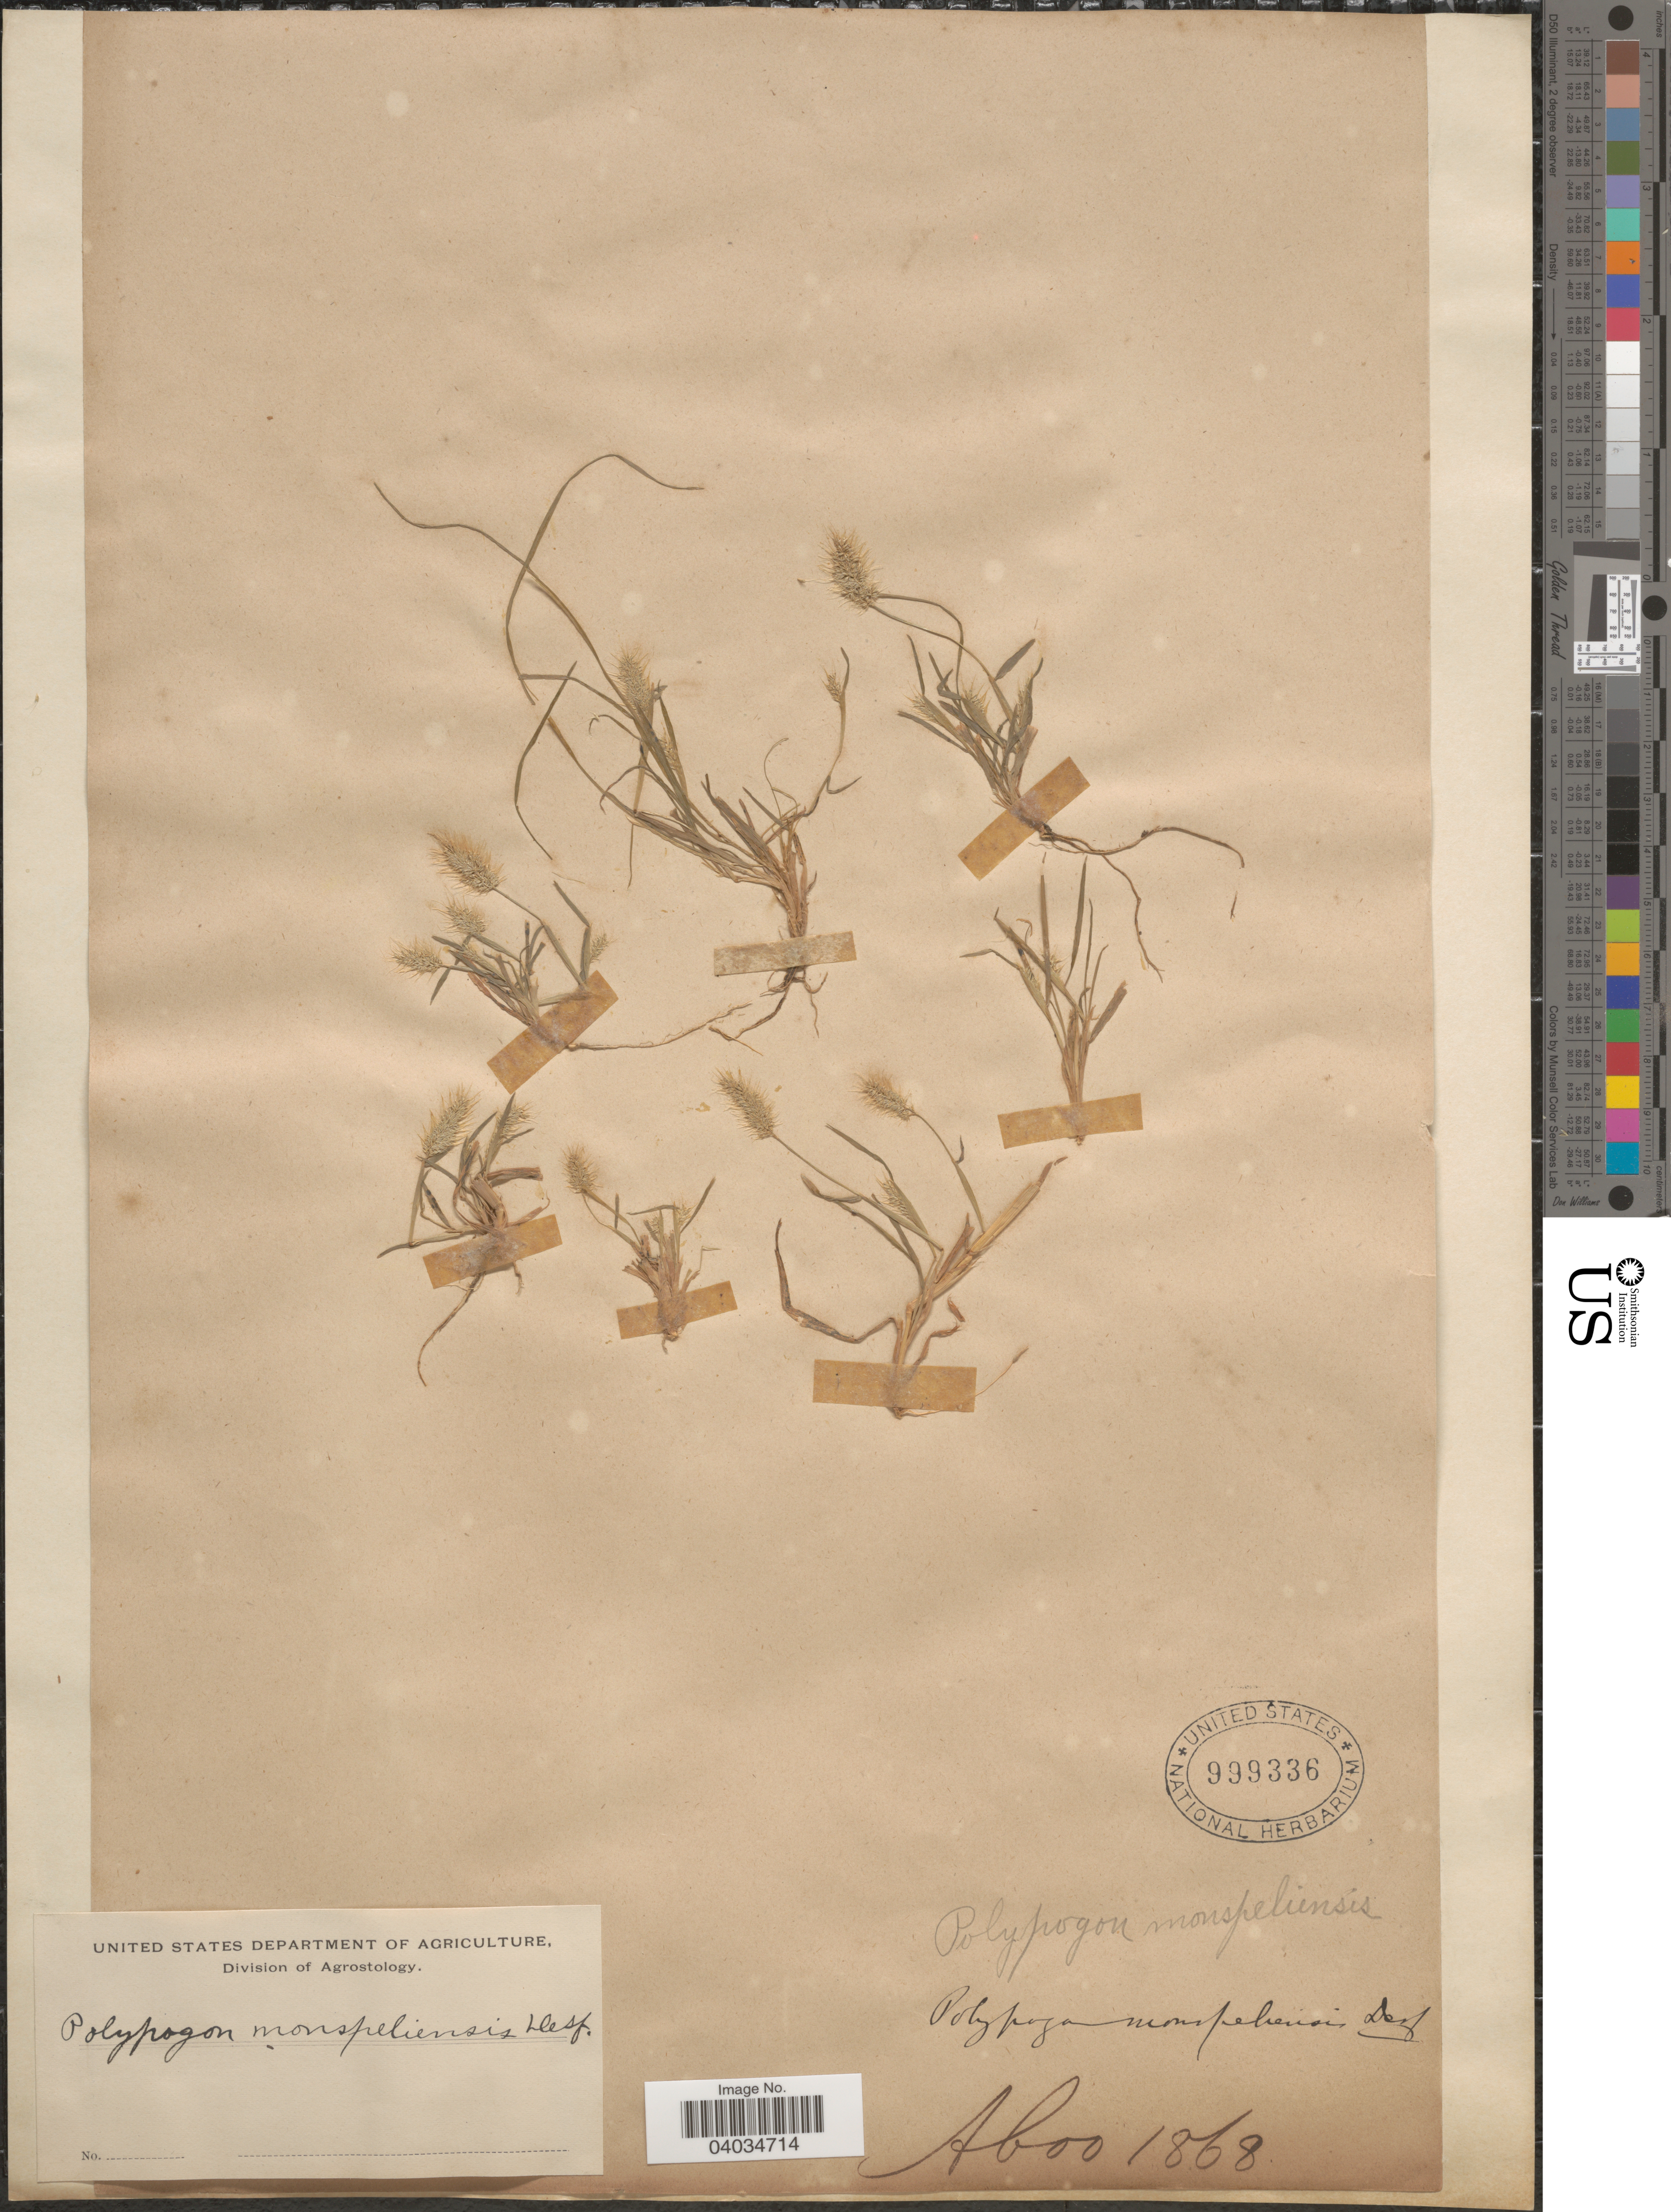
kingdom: Plantae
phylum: Tracheophyta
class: Liliopsida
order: Poales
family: Poaceae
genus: Polypogon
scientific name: Polypogon monspeliensis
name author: (L.) Desf.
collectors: Aboo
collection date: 1868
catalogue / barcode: US 999336